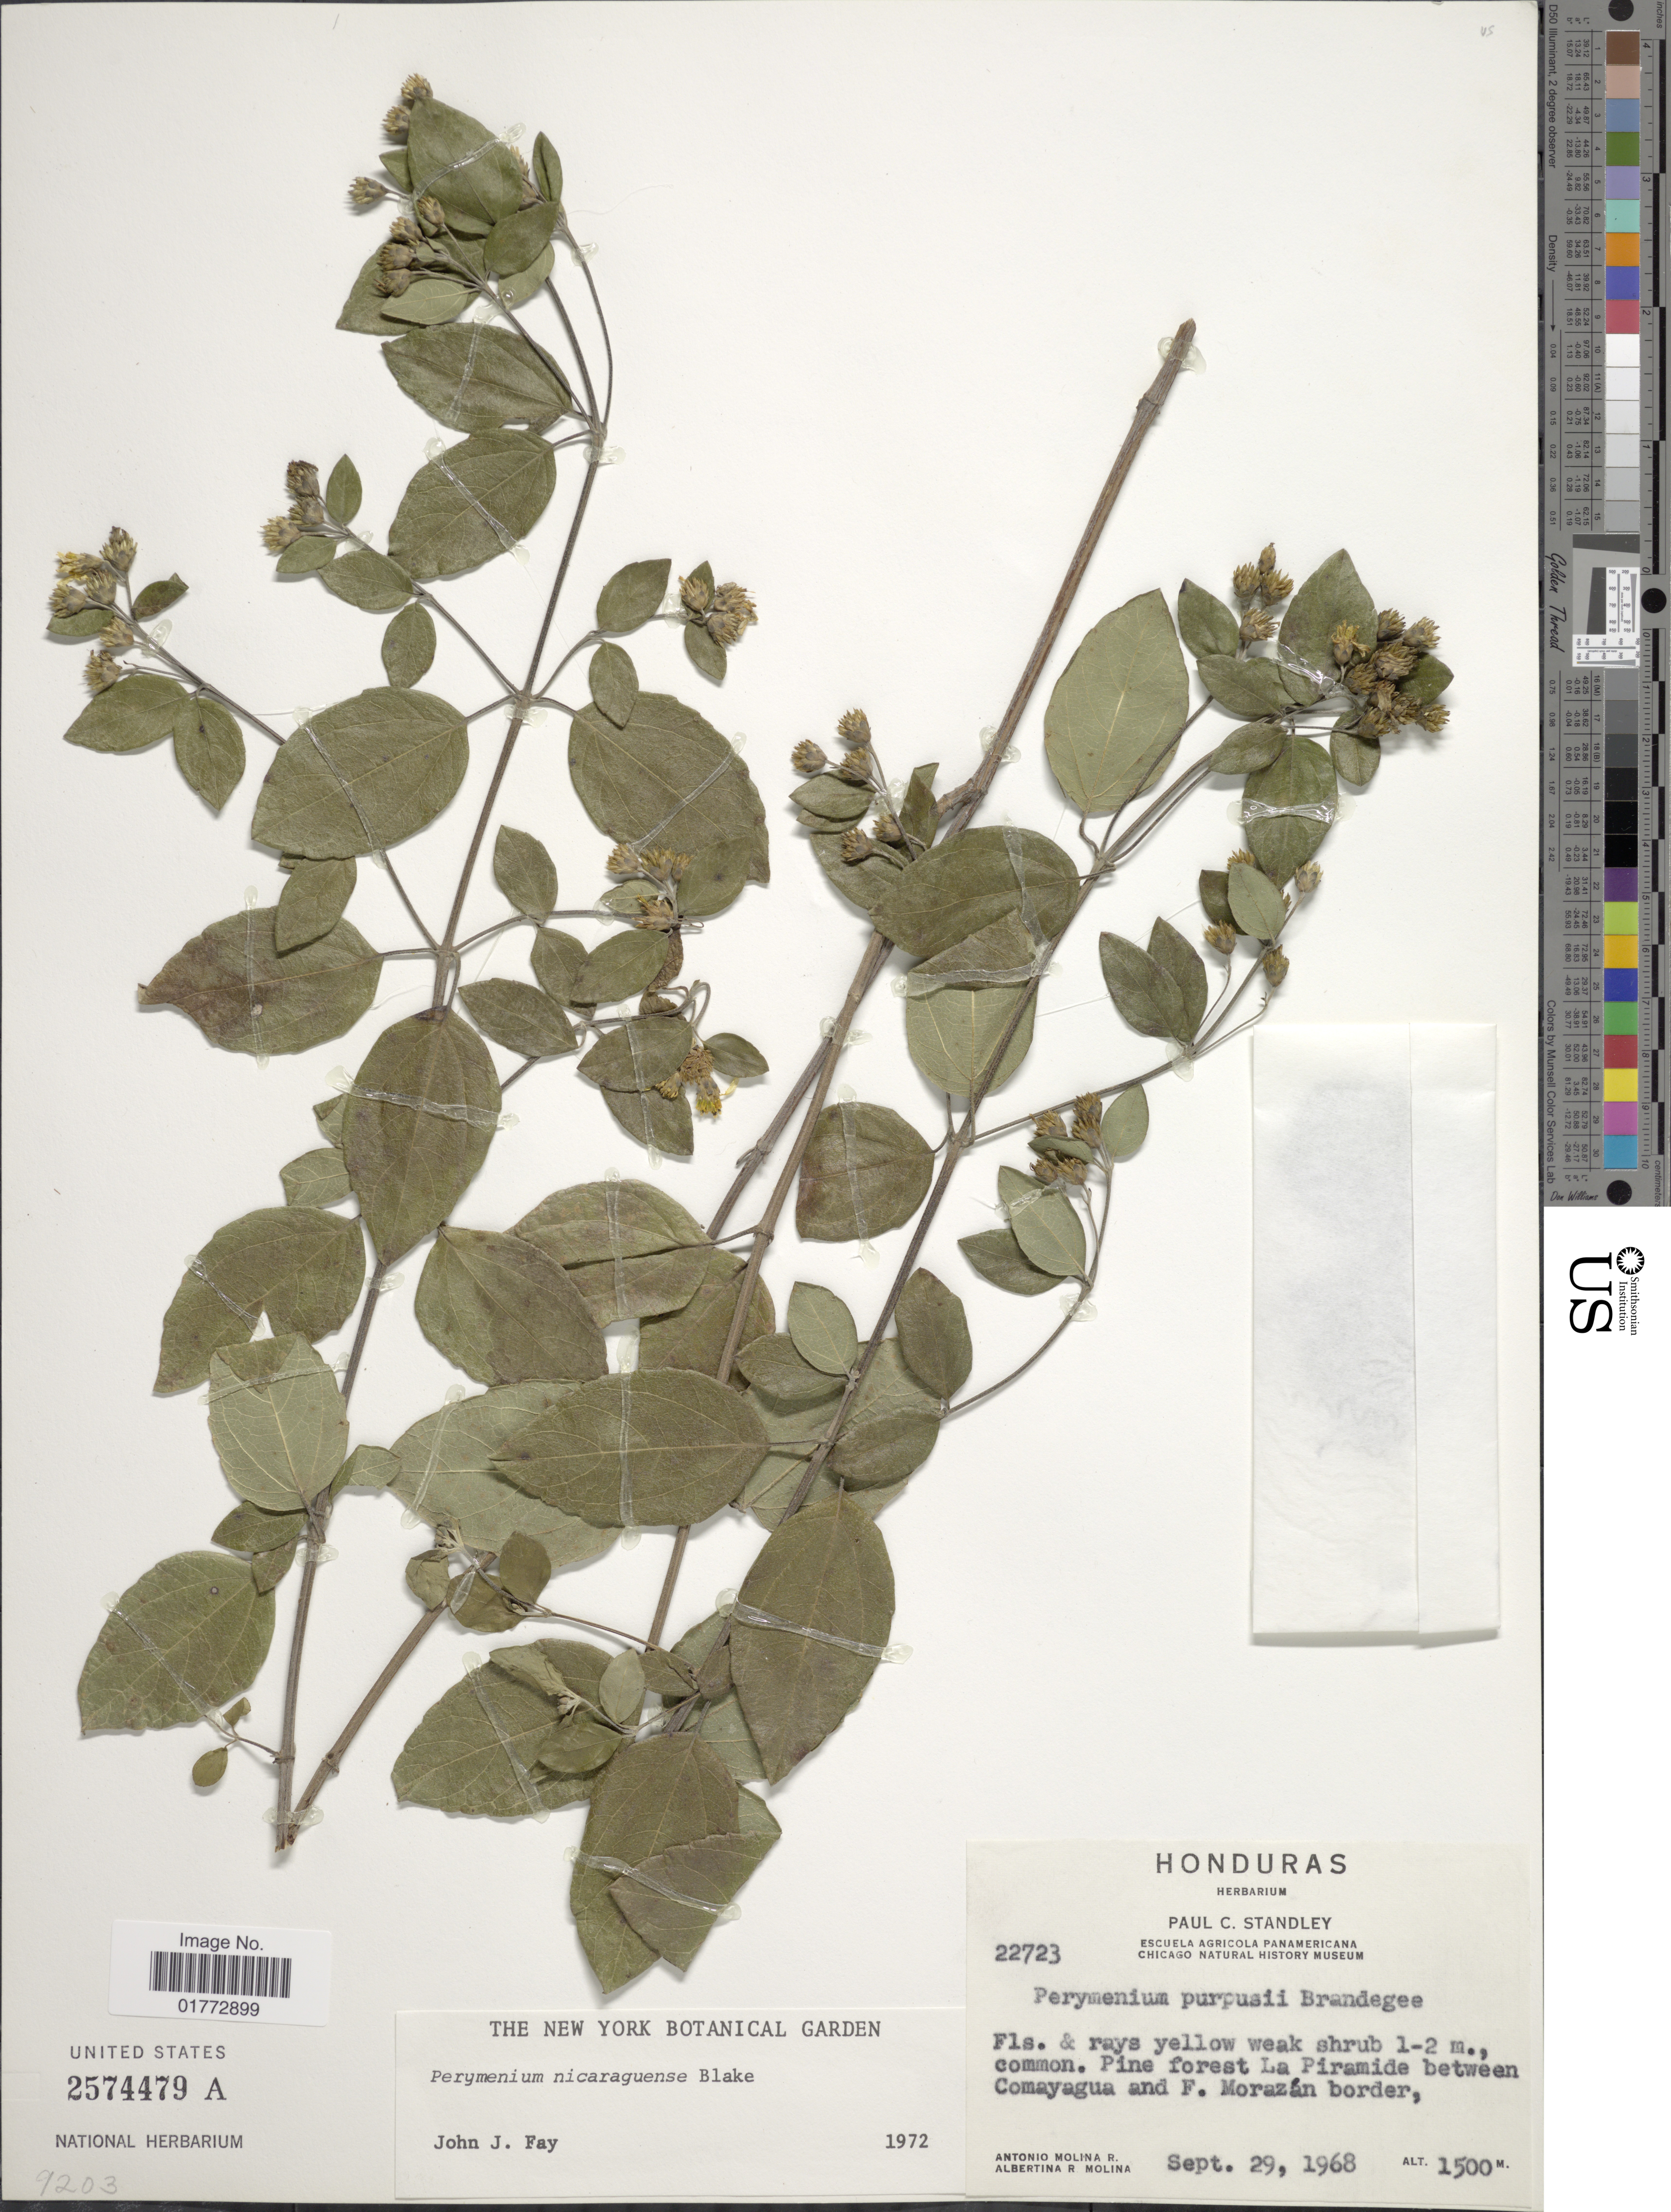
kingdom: Plantae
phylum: Tracheophyta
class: Magnoliopsida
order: Asterales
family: Asteraceae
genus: Perymenium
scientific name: Perymenium nicaraguense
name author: S.F. Blake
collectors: A. Molina R. & A. R. Molina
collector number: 22723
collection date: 1968-09-29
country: Honduras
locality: Pine forest La Piramide between Comayagua and F. Morazan border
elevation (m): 1500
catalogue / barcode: US 2574479A